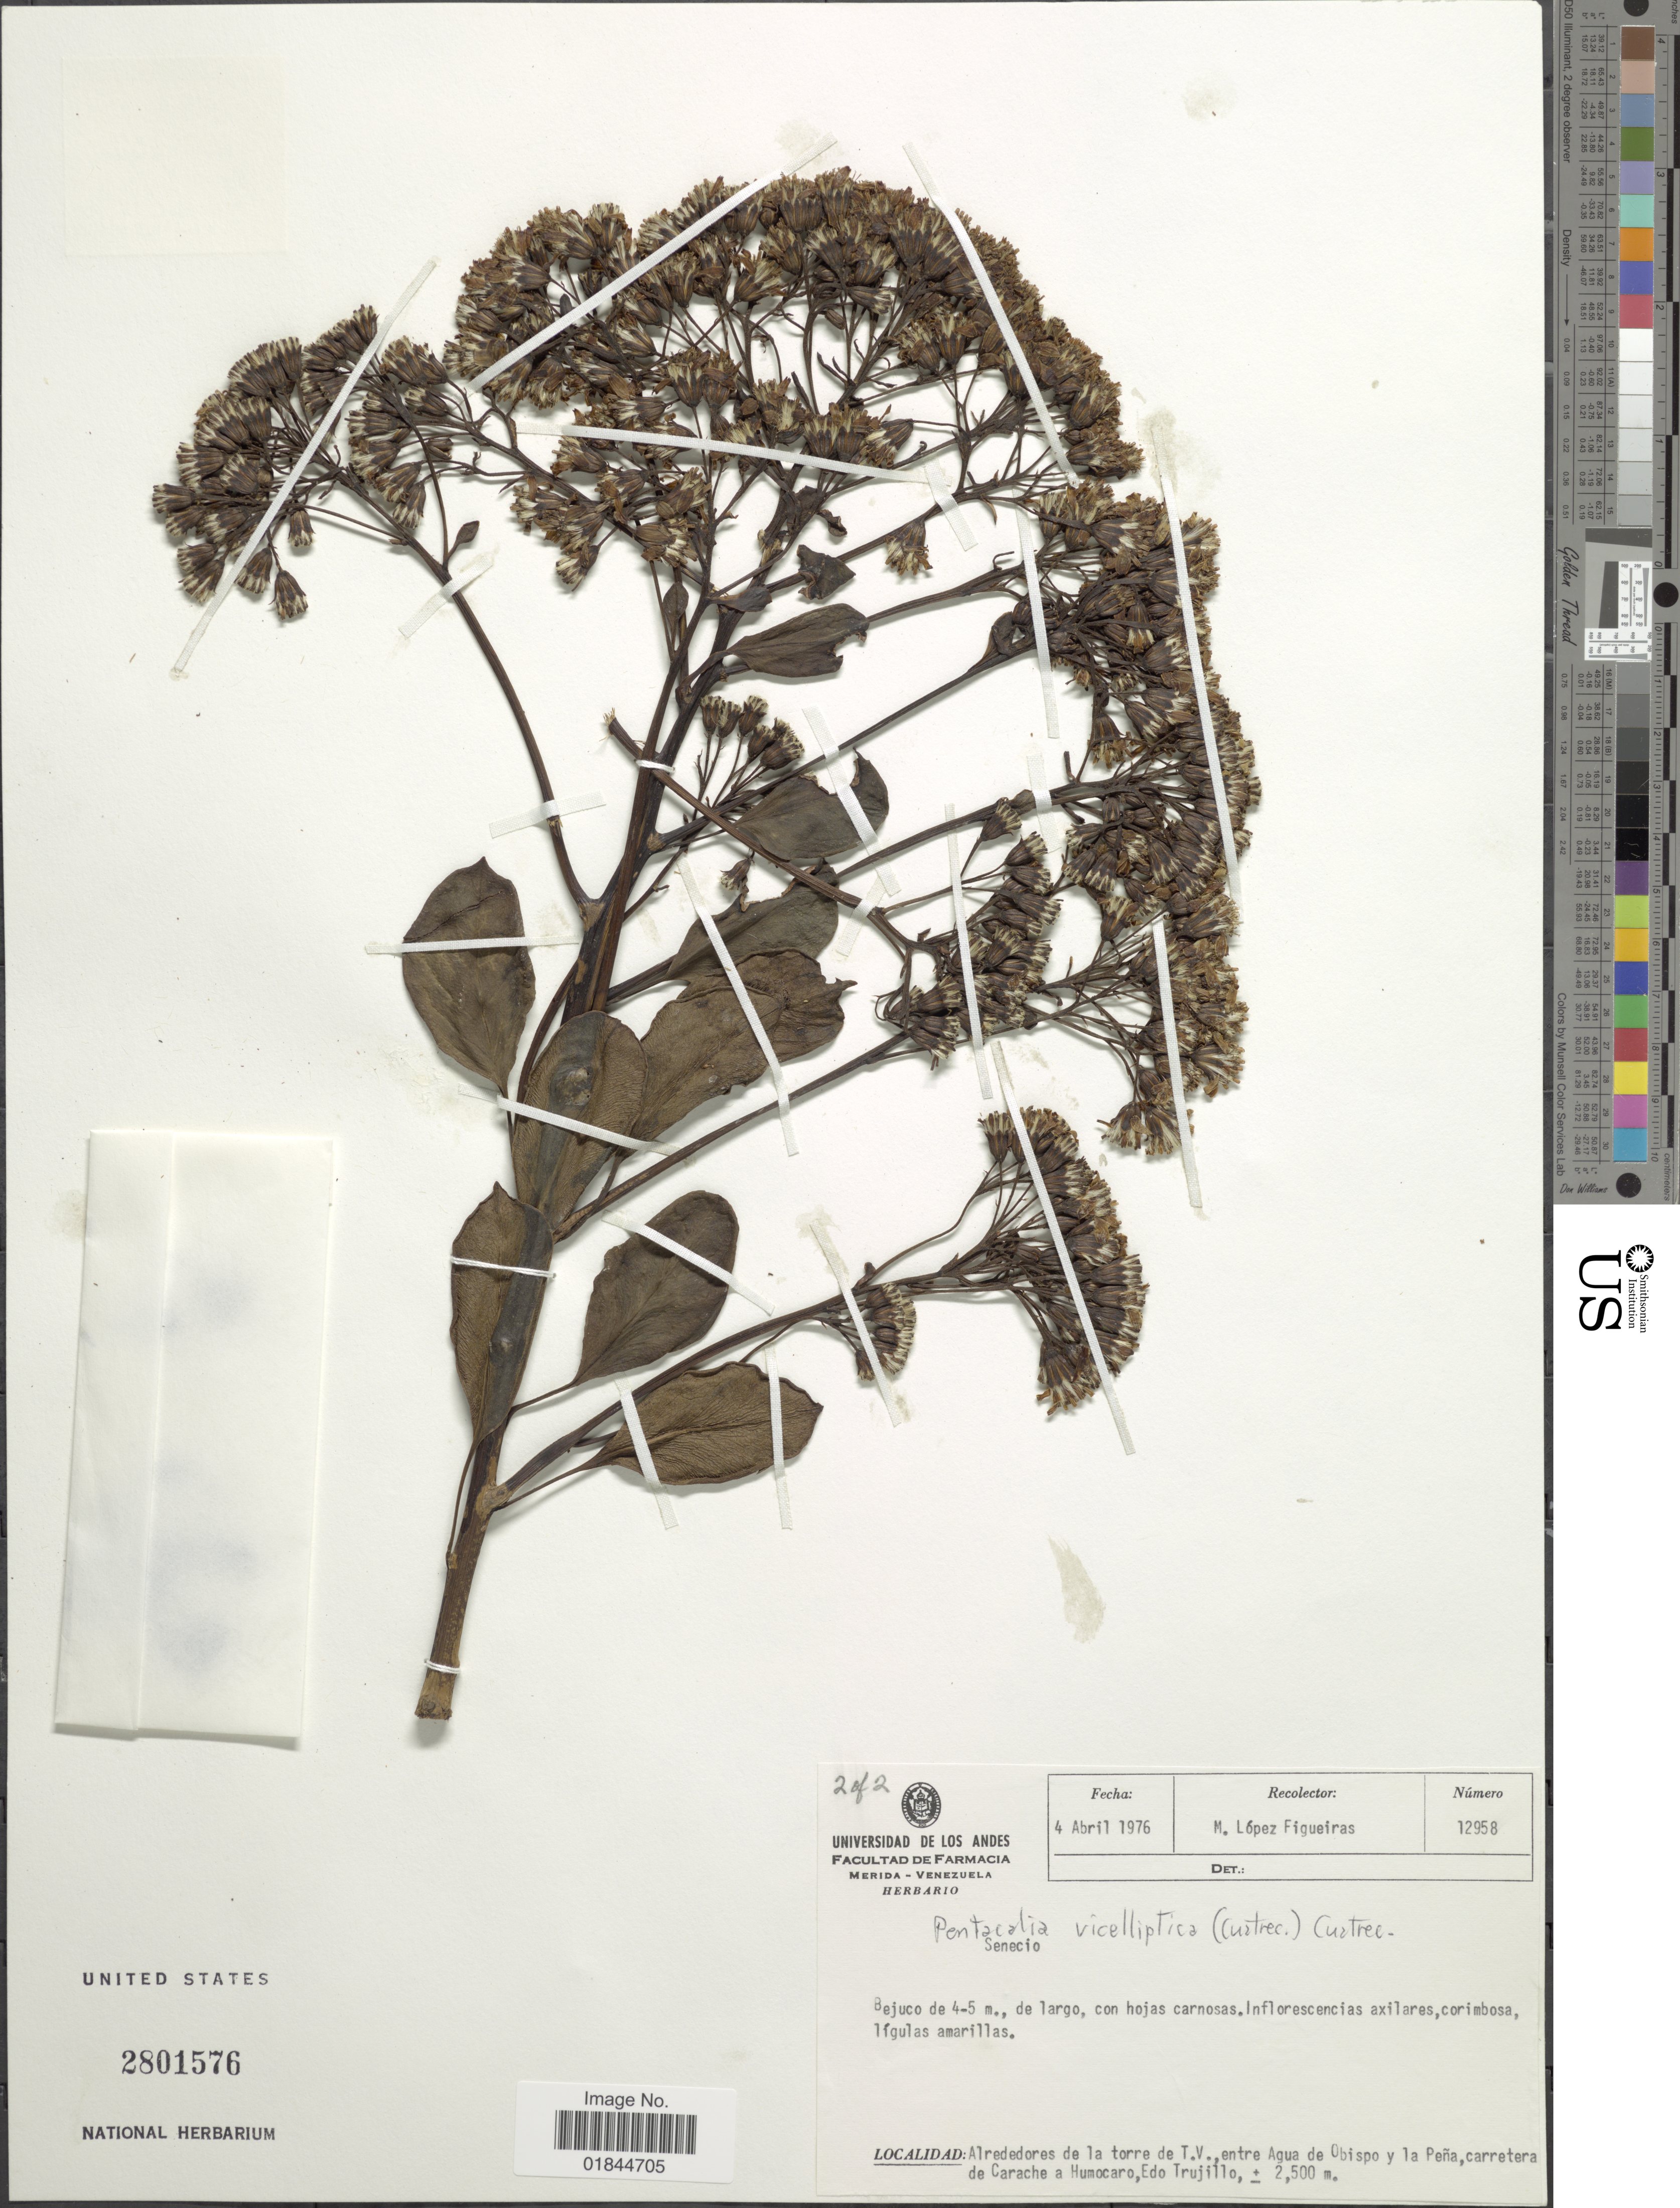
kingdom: Plantae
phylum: Tracheophyta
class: Magnoliopsida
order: Asterales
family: Asteraceae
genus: Pentacalia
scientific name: Pentacalia vicelliptica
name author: (Cuatrec.) Cuatrec.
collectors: M. López Figueiras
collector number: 12958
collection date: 1976-04-04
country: Venezuela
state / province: Trujillo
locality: Alrededores de la torre de T. V., entre Agua de Obispo y la Pena, carretera de Carache a Humocaro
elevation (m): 2500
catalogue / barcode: US 2801576